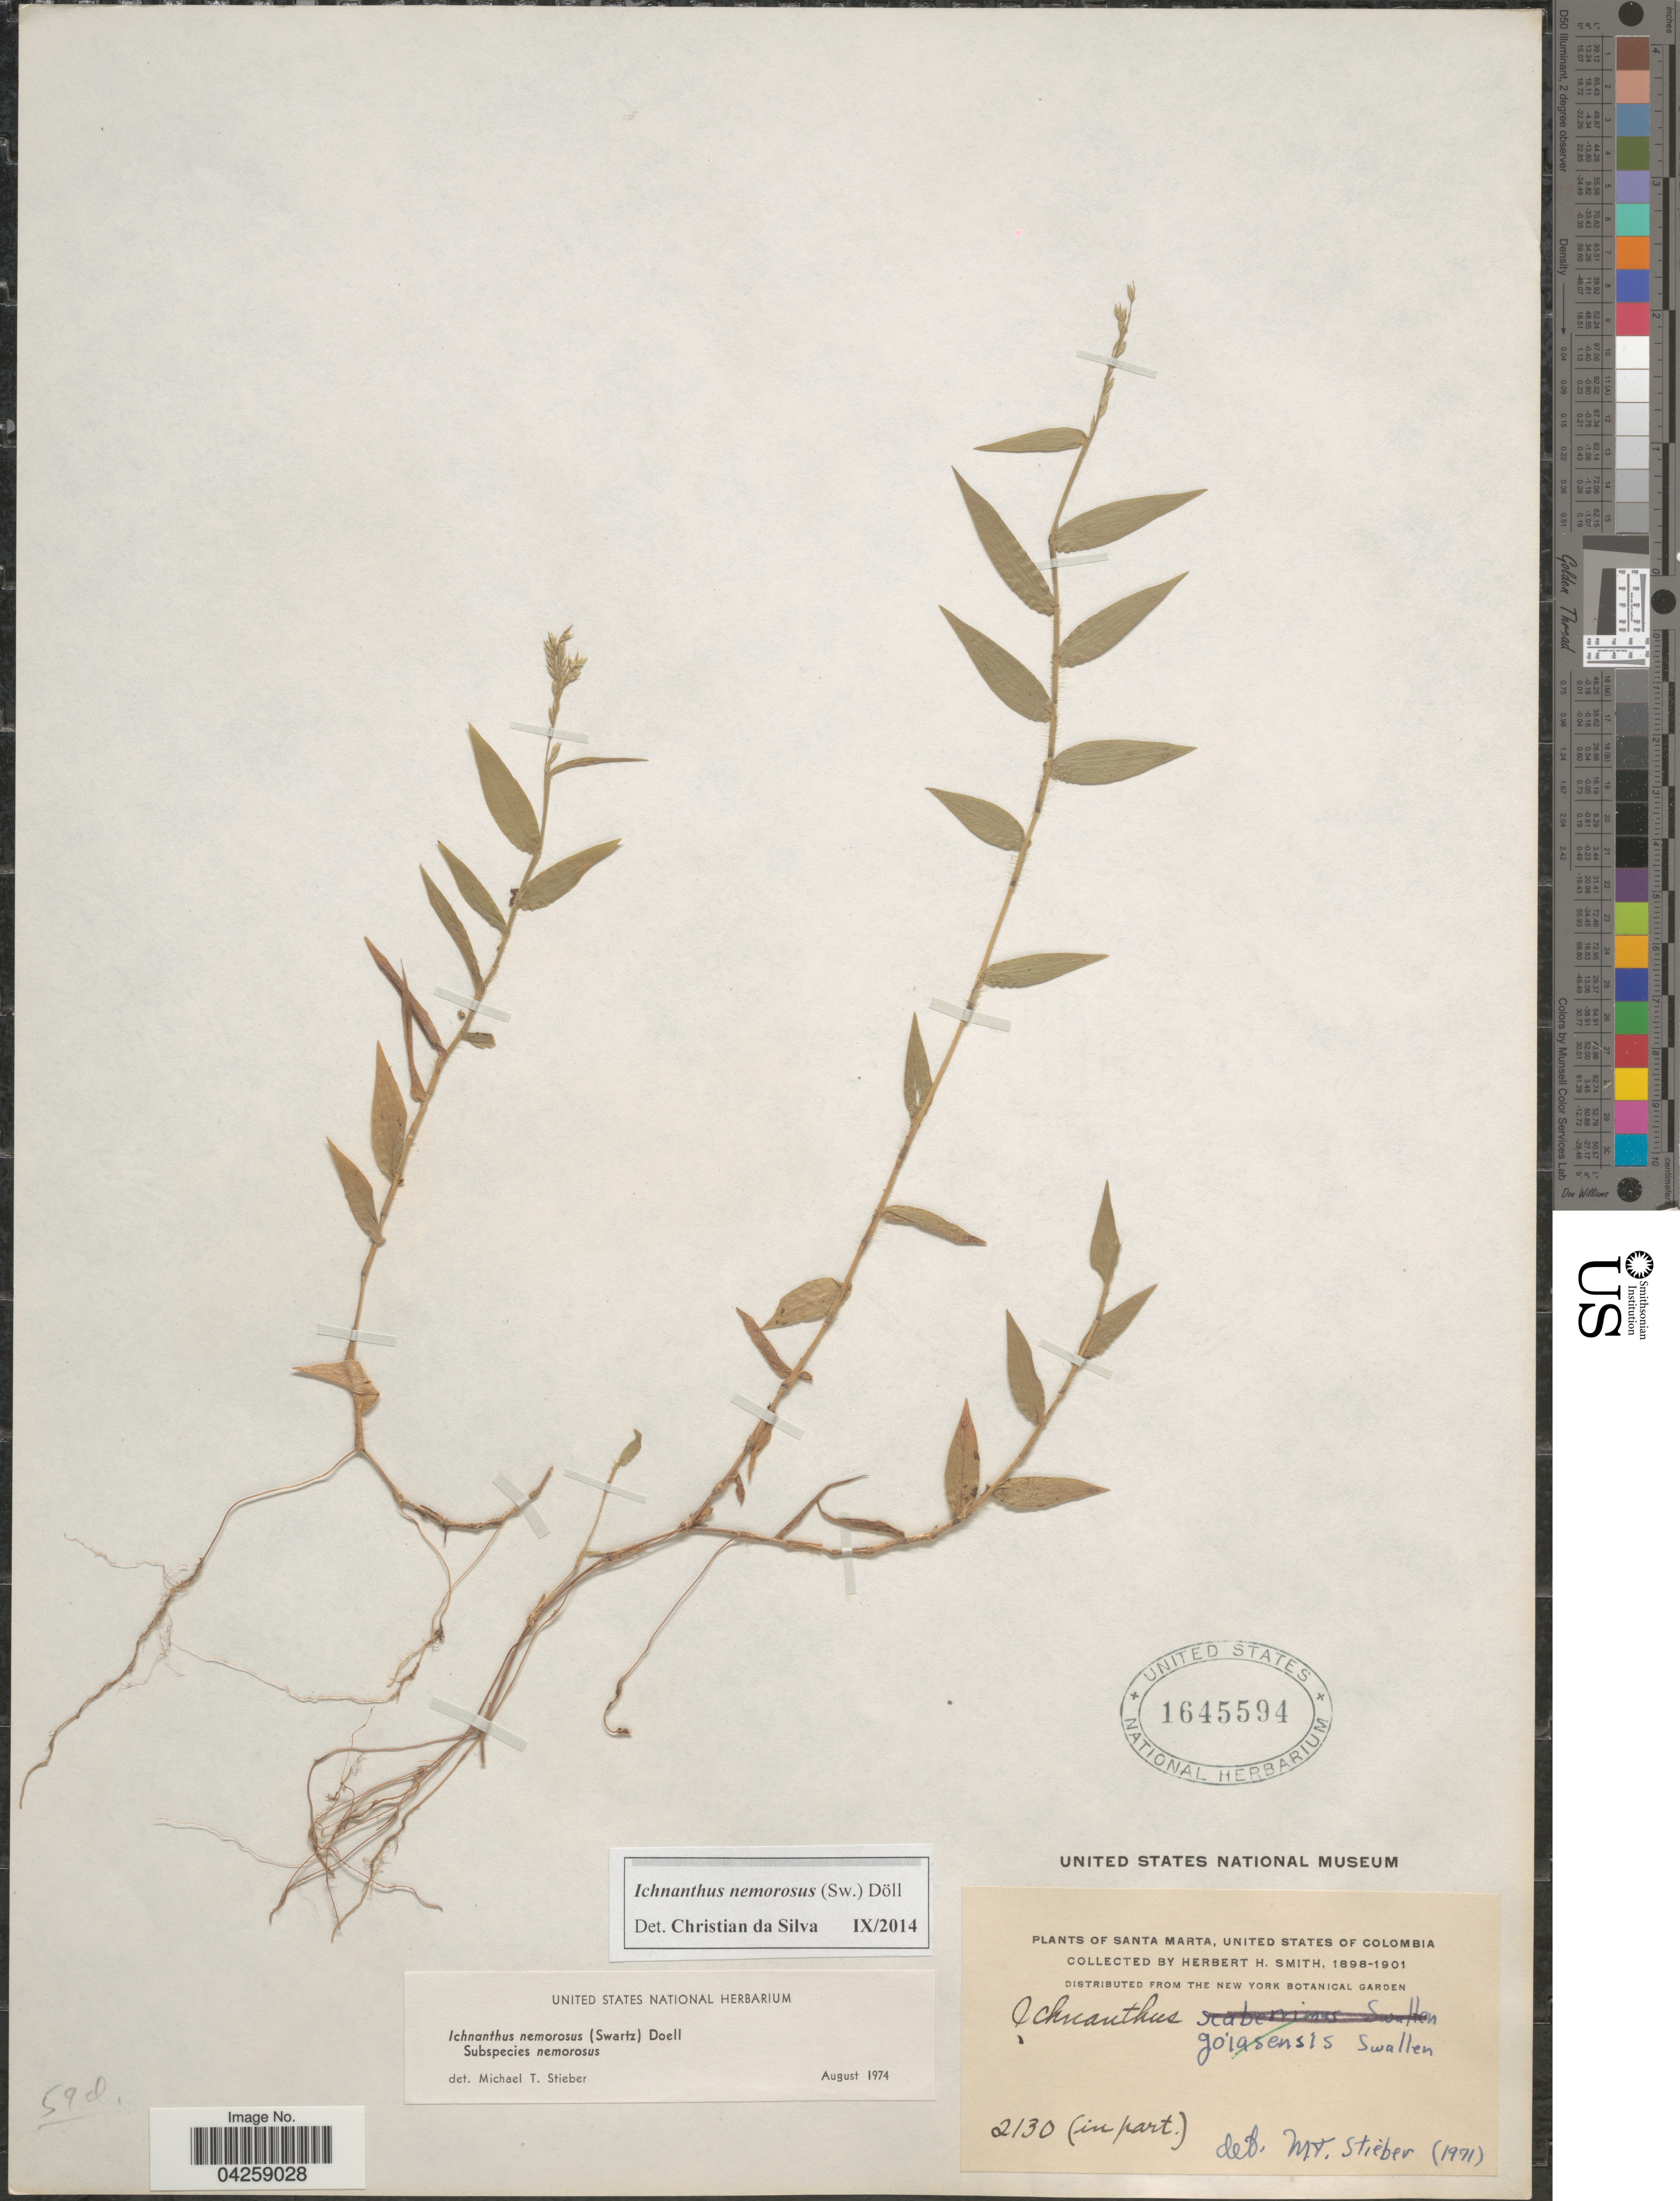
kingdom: Plantae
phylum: Tracheophyta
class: Liliopsida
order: Poales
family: Poaceae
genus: Ichnanthus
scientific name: Ichnanthus nemorosus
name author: (Sw.) Döll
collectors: Herbert H. Smith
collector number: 2130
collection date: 1898/1901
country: Colombia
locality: Santa Marta, United States of Colombia.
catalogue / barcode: US 1645594